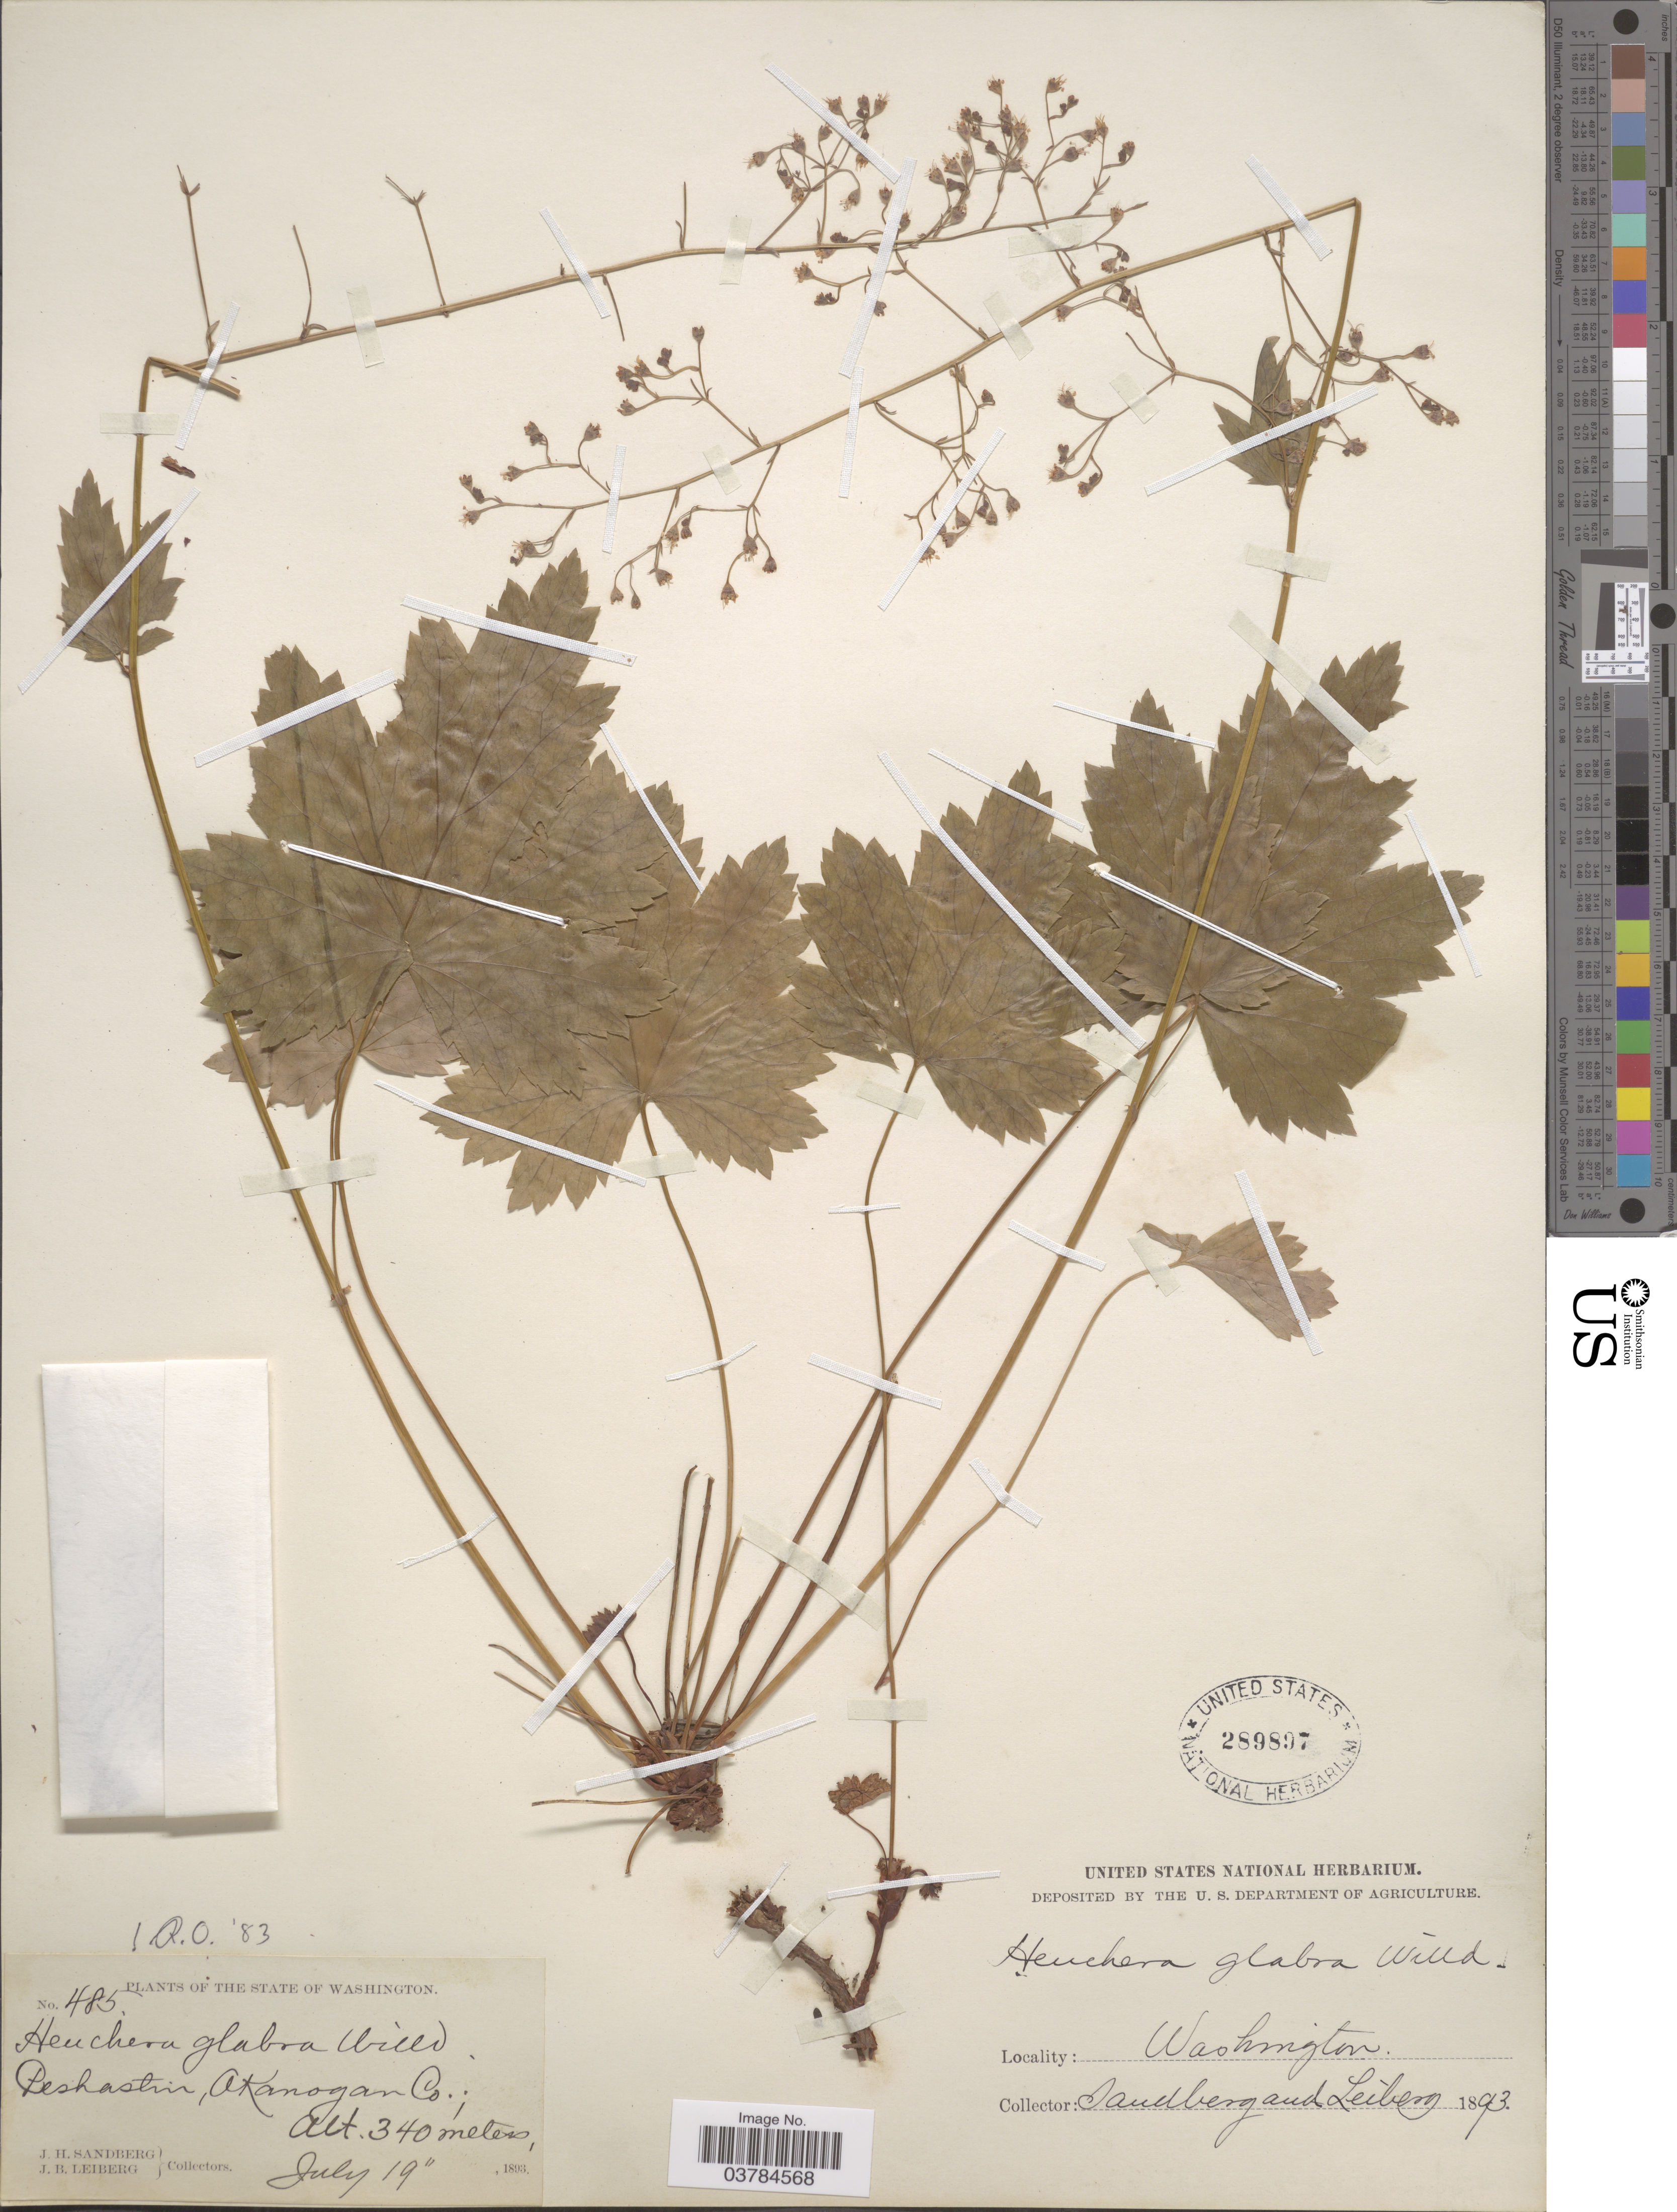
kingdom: Plantae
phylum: Tracheophyta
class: Magnoliopsida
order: Saxifragales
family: Saxifragaceae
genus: Heuchera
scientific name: Heuchera glabra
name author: Willd. ex Roem. & Schult.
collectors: J. H. Sandberg & J. B. Leiberg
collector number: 485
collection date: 1893-07-19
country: United States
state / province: Washington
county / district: Okanogan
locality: Peshastin, Akanogan Co.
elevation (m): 340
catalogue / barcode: US 289897